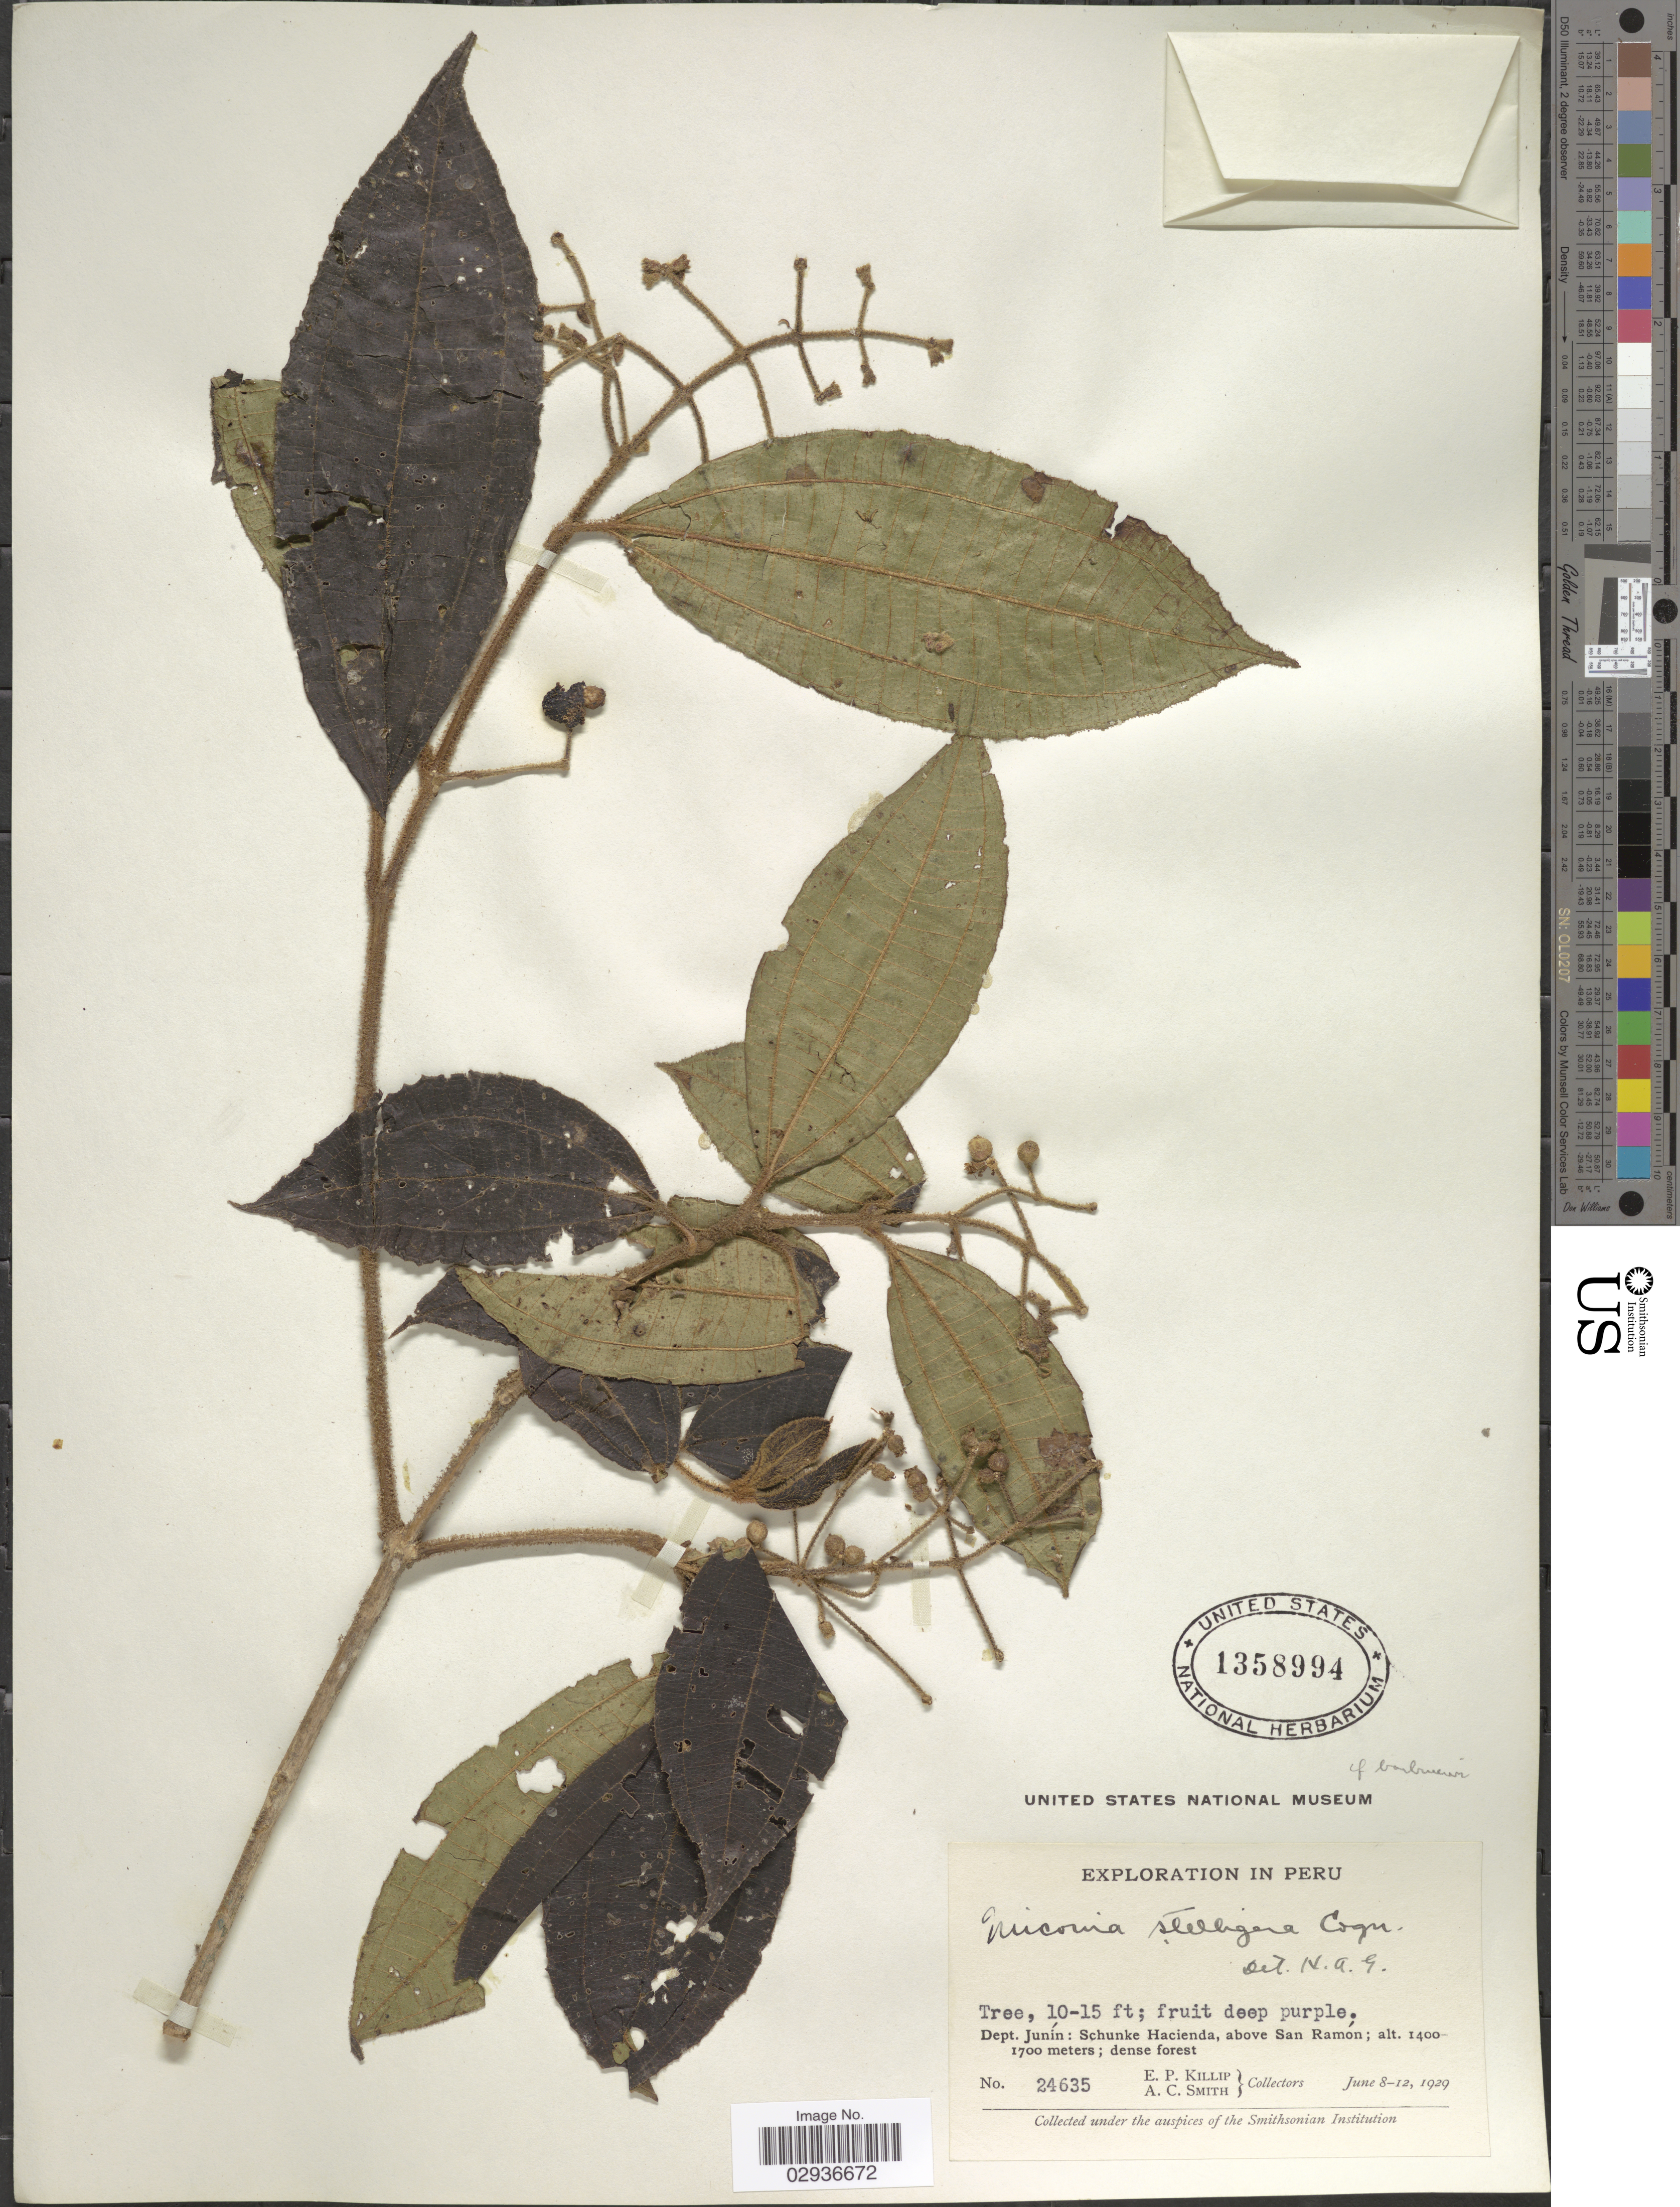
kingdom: Plantae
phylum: Tracheophyta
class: Magnoliopsida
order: Myrtales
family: Melastomataceae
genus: Miconia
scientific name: Miconia barbinervis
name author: (Benth.) Triana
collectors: E. P. Killip & A. C. Smith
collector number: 24635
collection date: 1929-06-08/1929-06-12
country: Peru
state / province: Junín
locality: Dept. Junín: Schunke Hacienda, above San Ramón.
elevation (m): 1400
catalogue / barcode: US 1358994